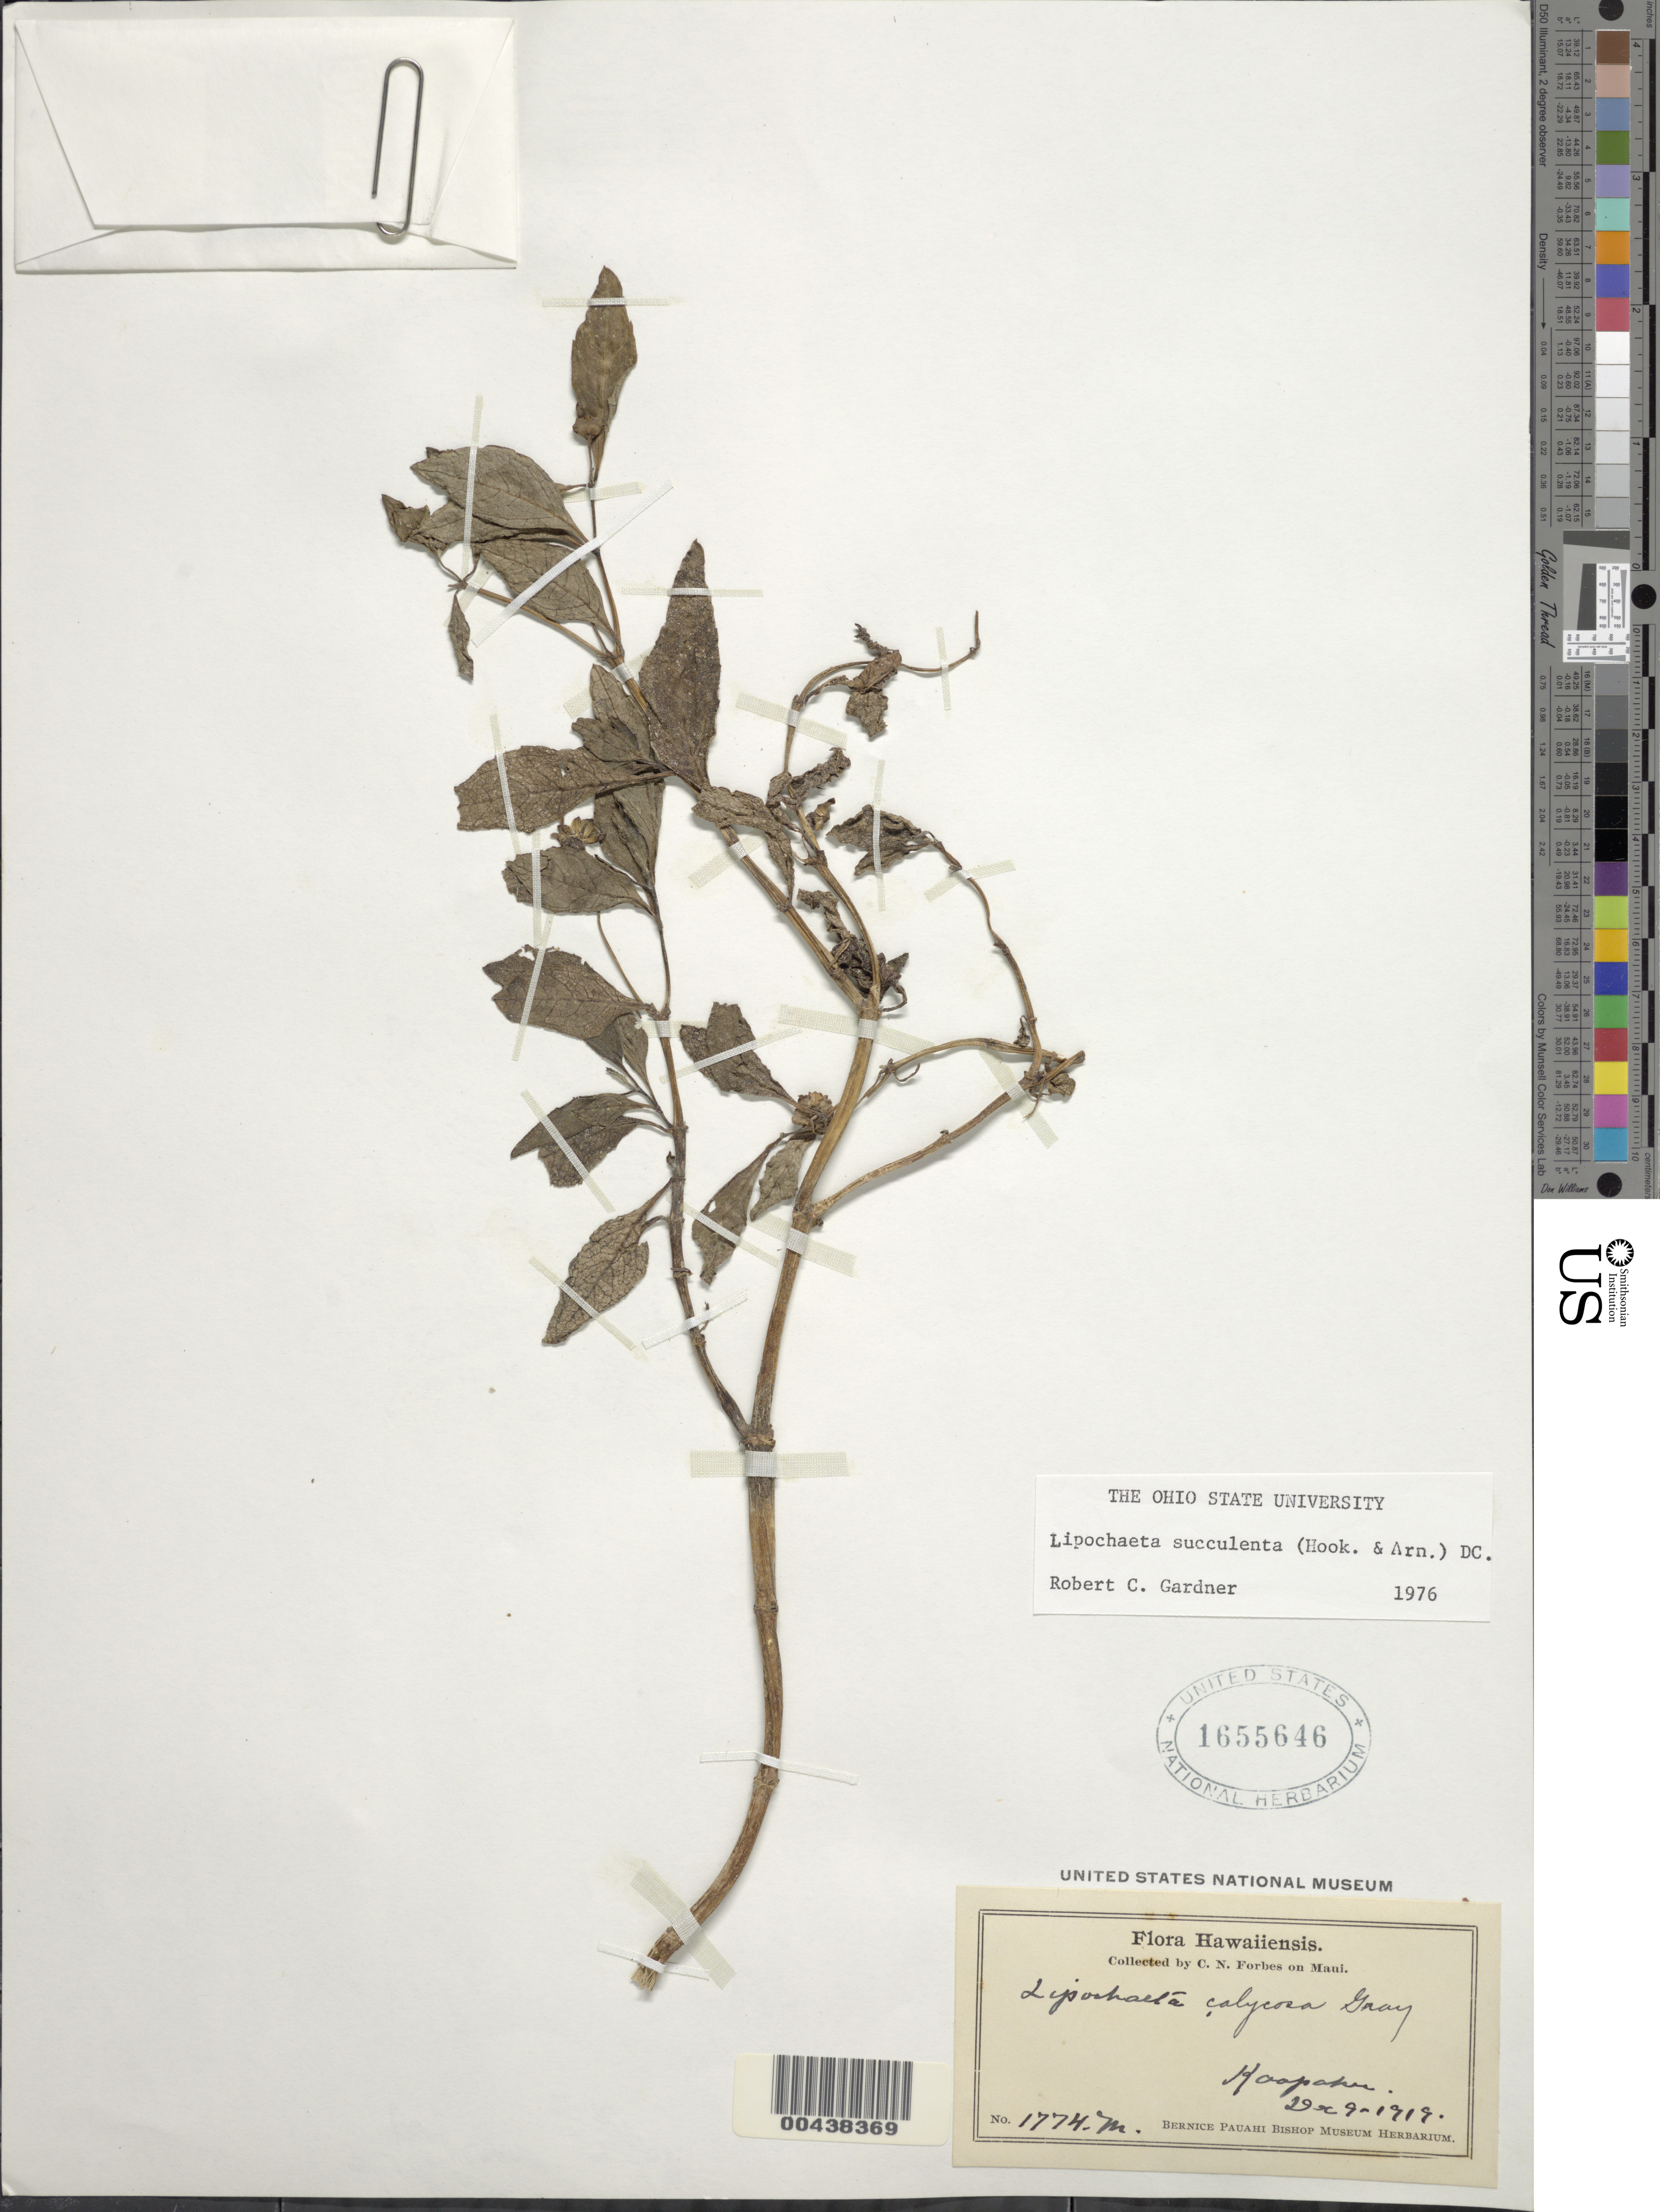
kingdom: Plantae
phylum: Tracheophyta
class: Magnoliopsida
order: Asterales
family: Asteraceae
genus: Lipochaeta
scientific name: Lipochaeta succulenta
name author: (Hook. & Arn.) DC.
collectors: C. N. Forbes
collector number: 1774.M.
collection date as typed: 9 Dec 1919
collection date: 1919-12-09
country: United States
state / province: Hawaii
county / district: Maui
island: Maui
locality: Kaapahu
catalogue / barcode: US 1655646